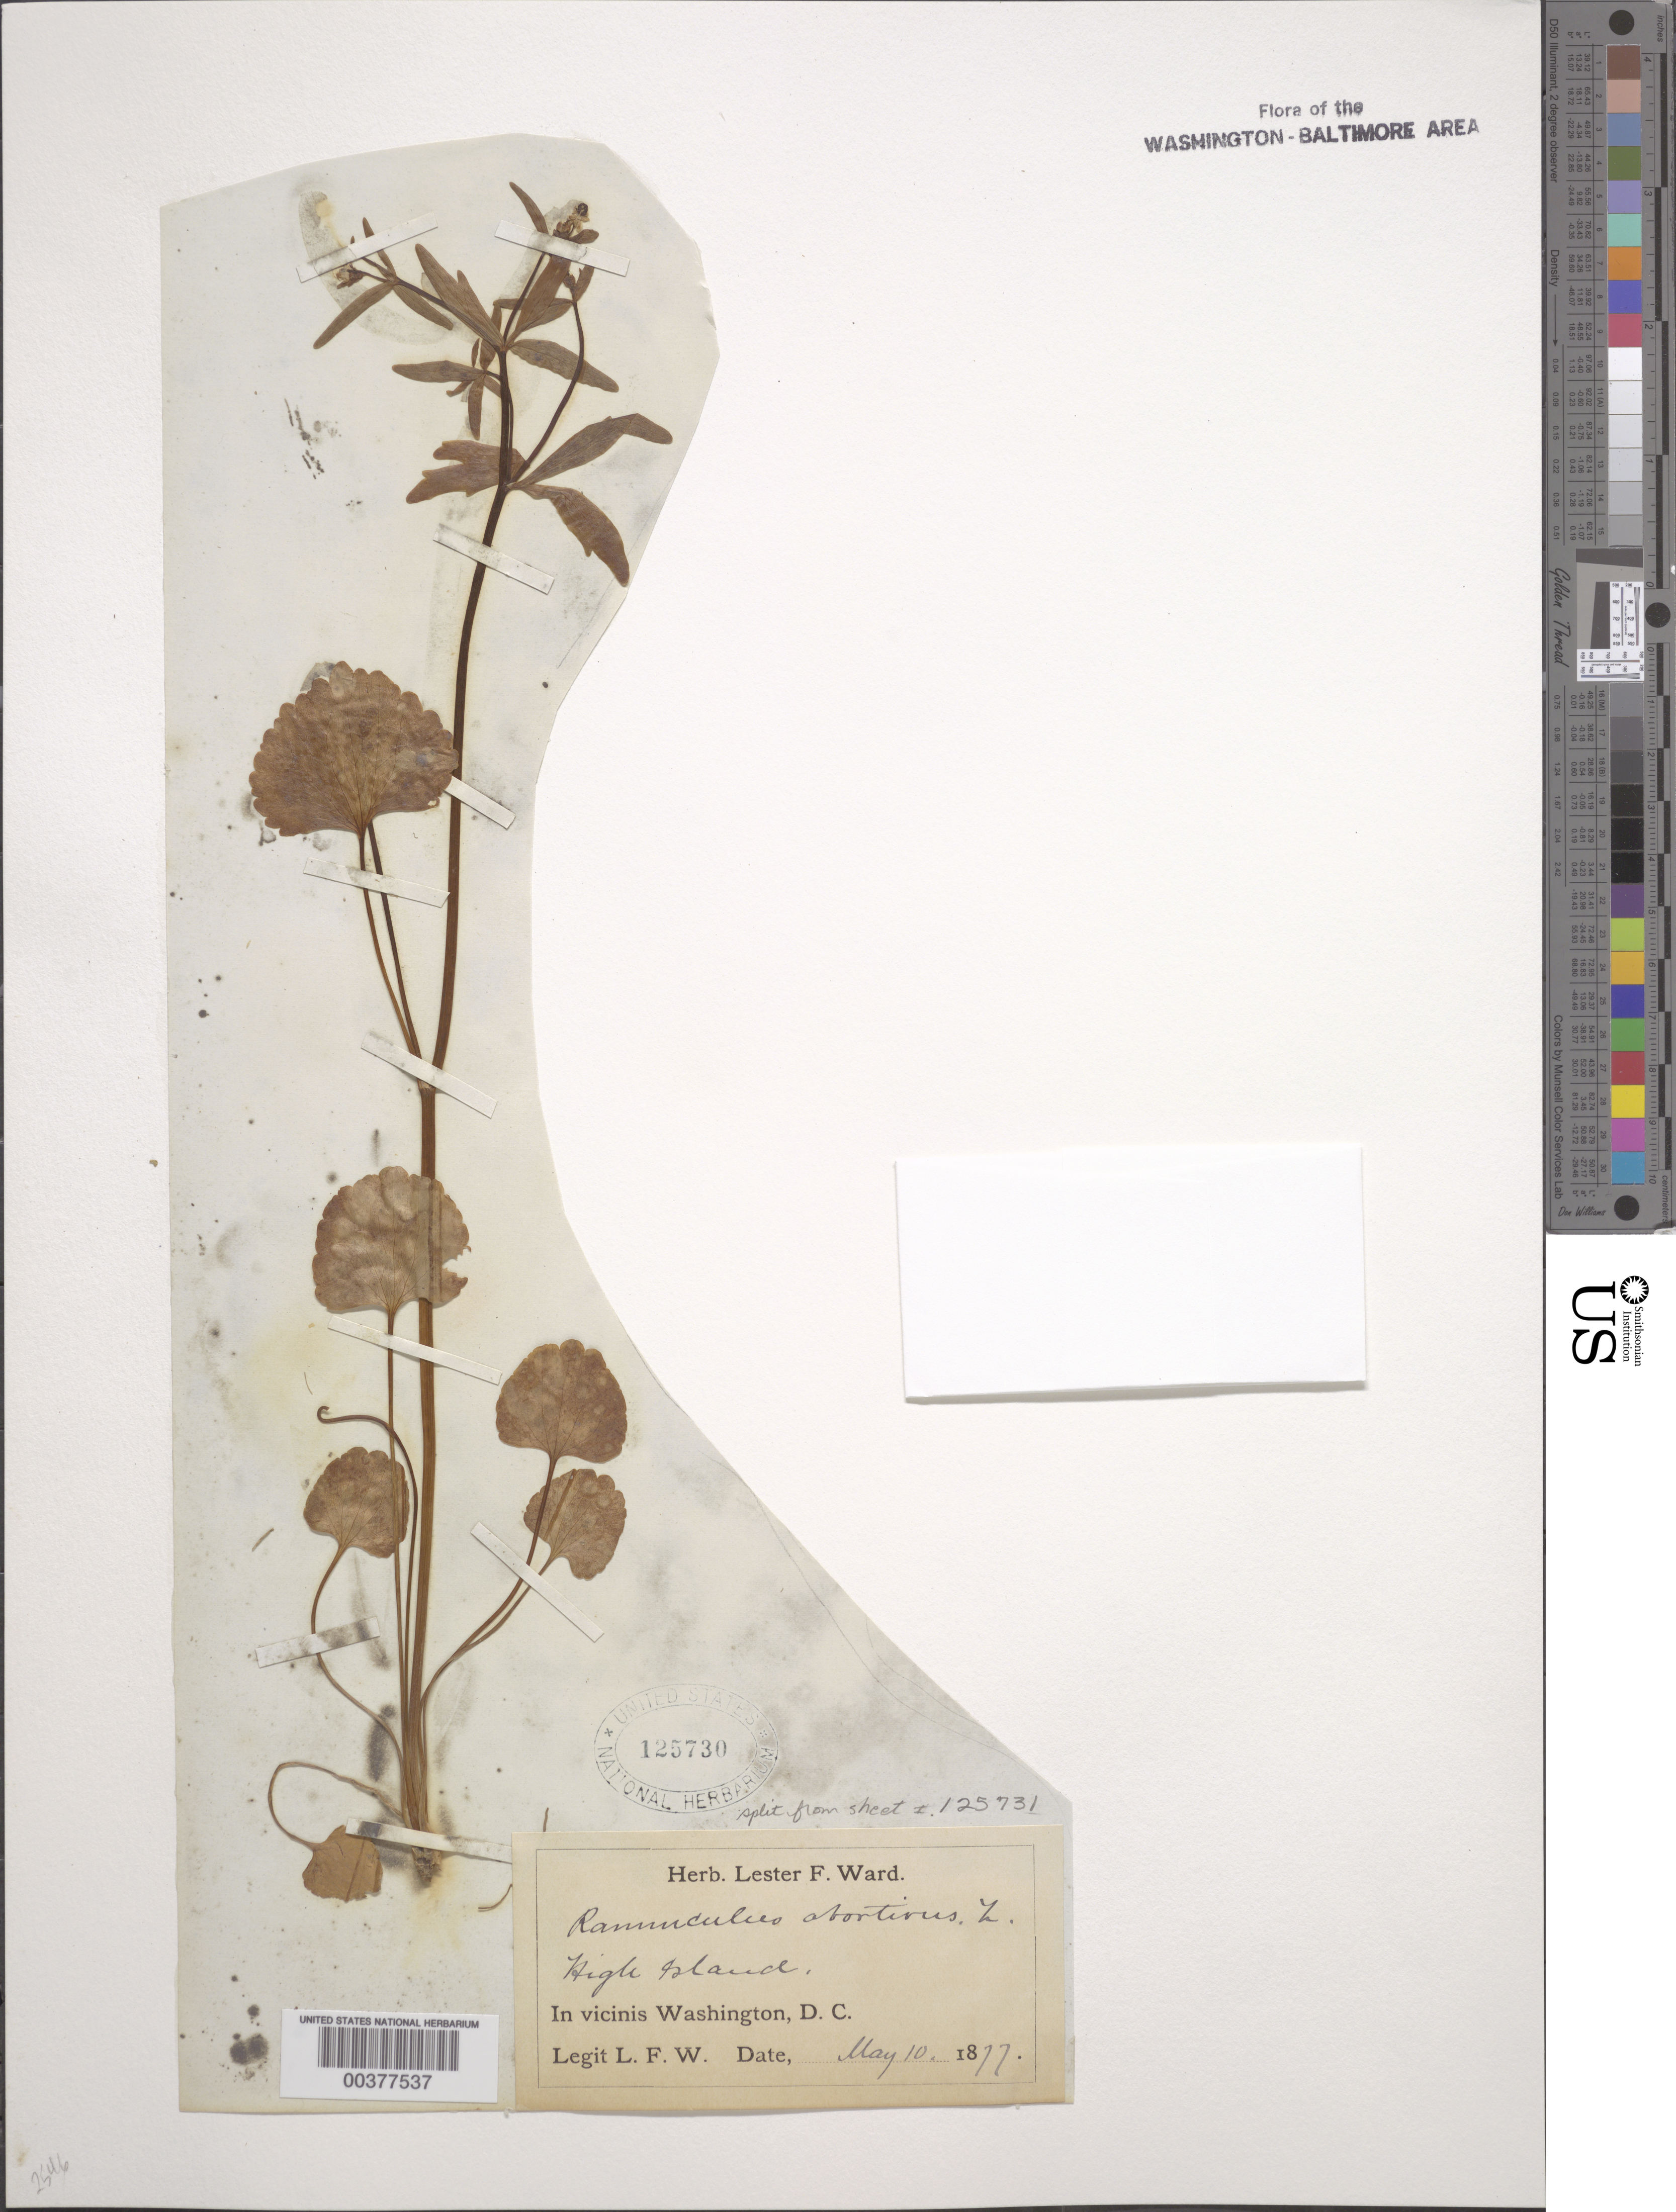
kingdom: Plantae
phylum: Tracheophyta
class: Magnoliopsida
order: Ranunculales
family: Ranunculaceae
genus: Ranunculus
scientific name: Ranunculus abortivus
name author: L.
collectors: L. F. Ward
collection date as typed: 10 May 1877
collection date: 1877-05-10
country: United States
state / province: Maryland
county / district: Montgomery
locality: High Island C. & O. Canal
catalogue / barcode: US 125730